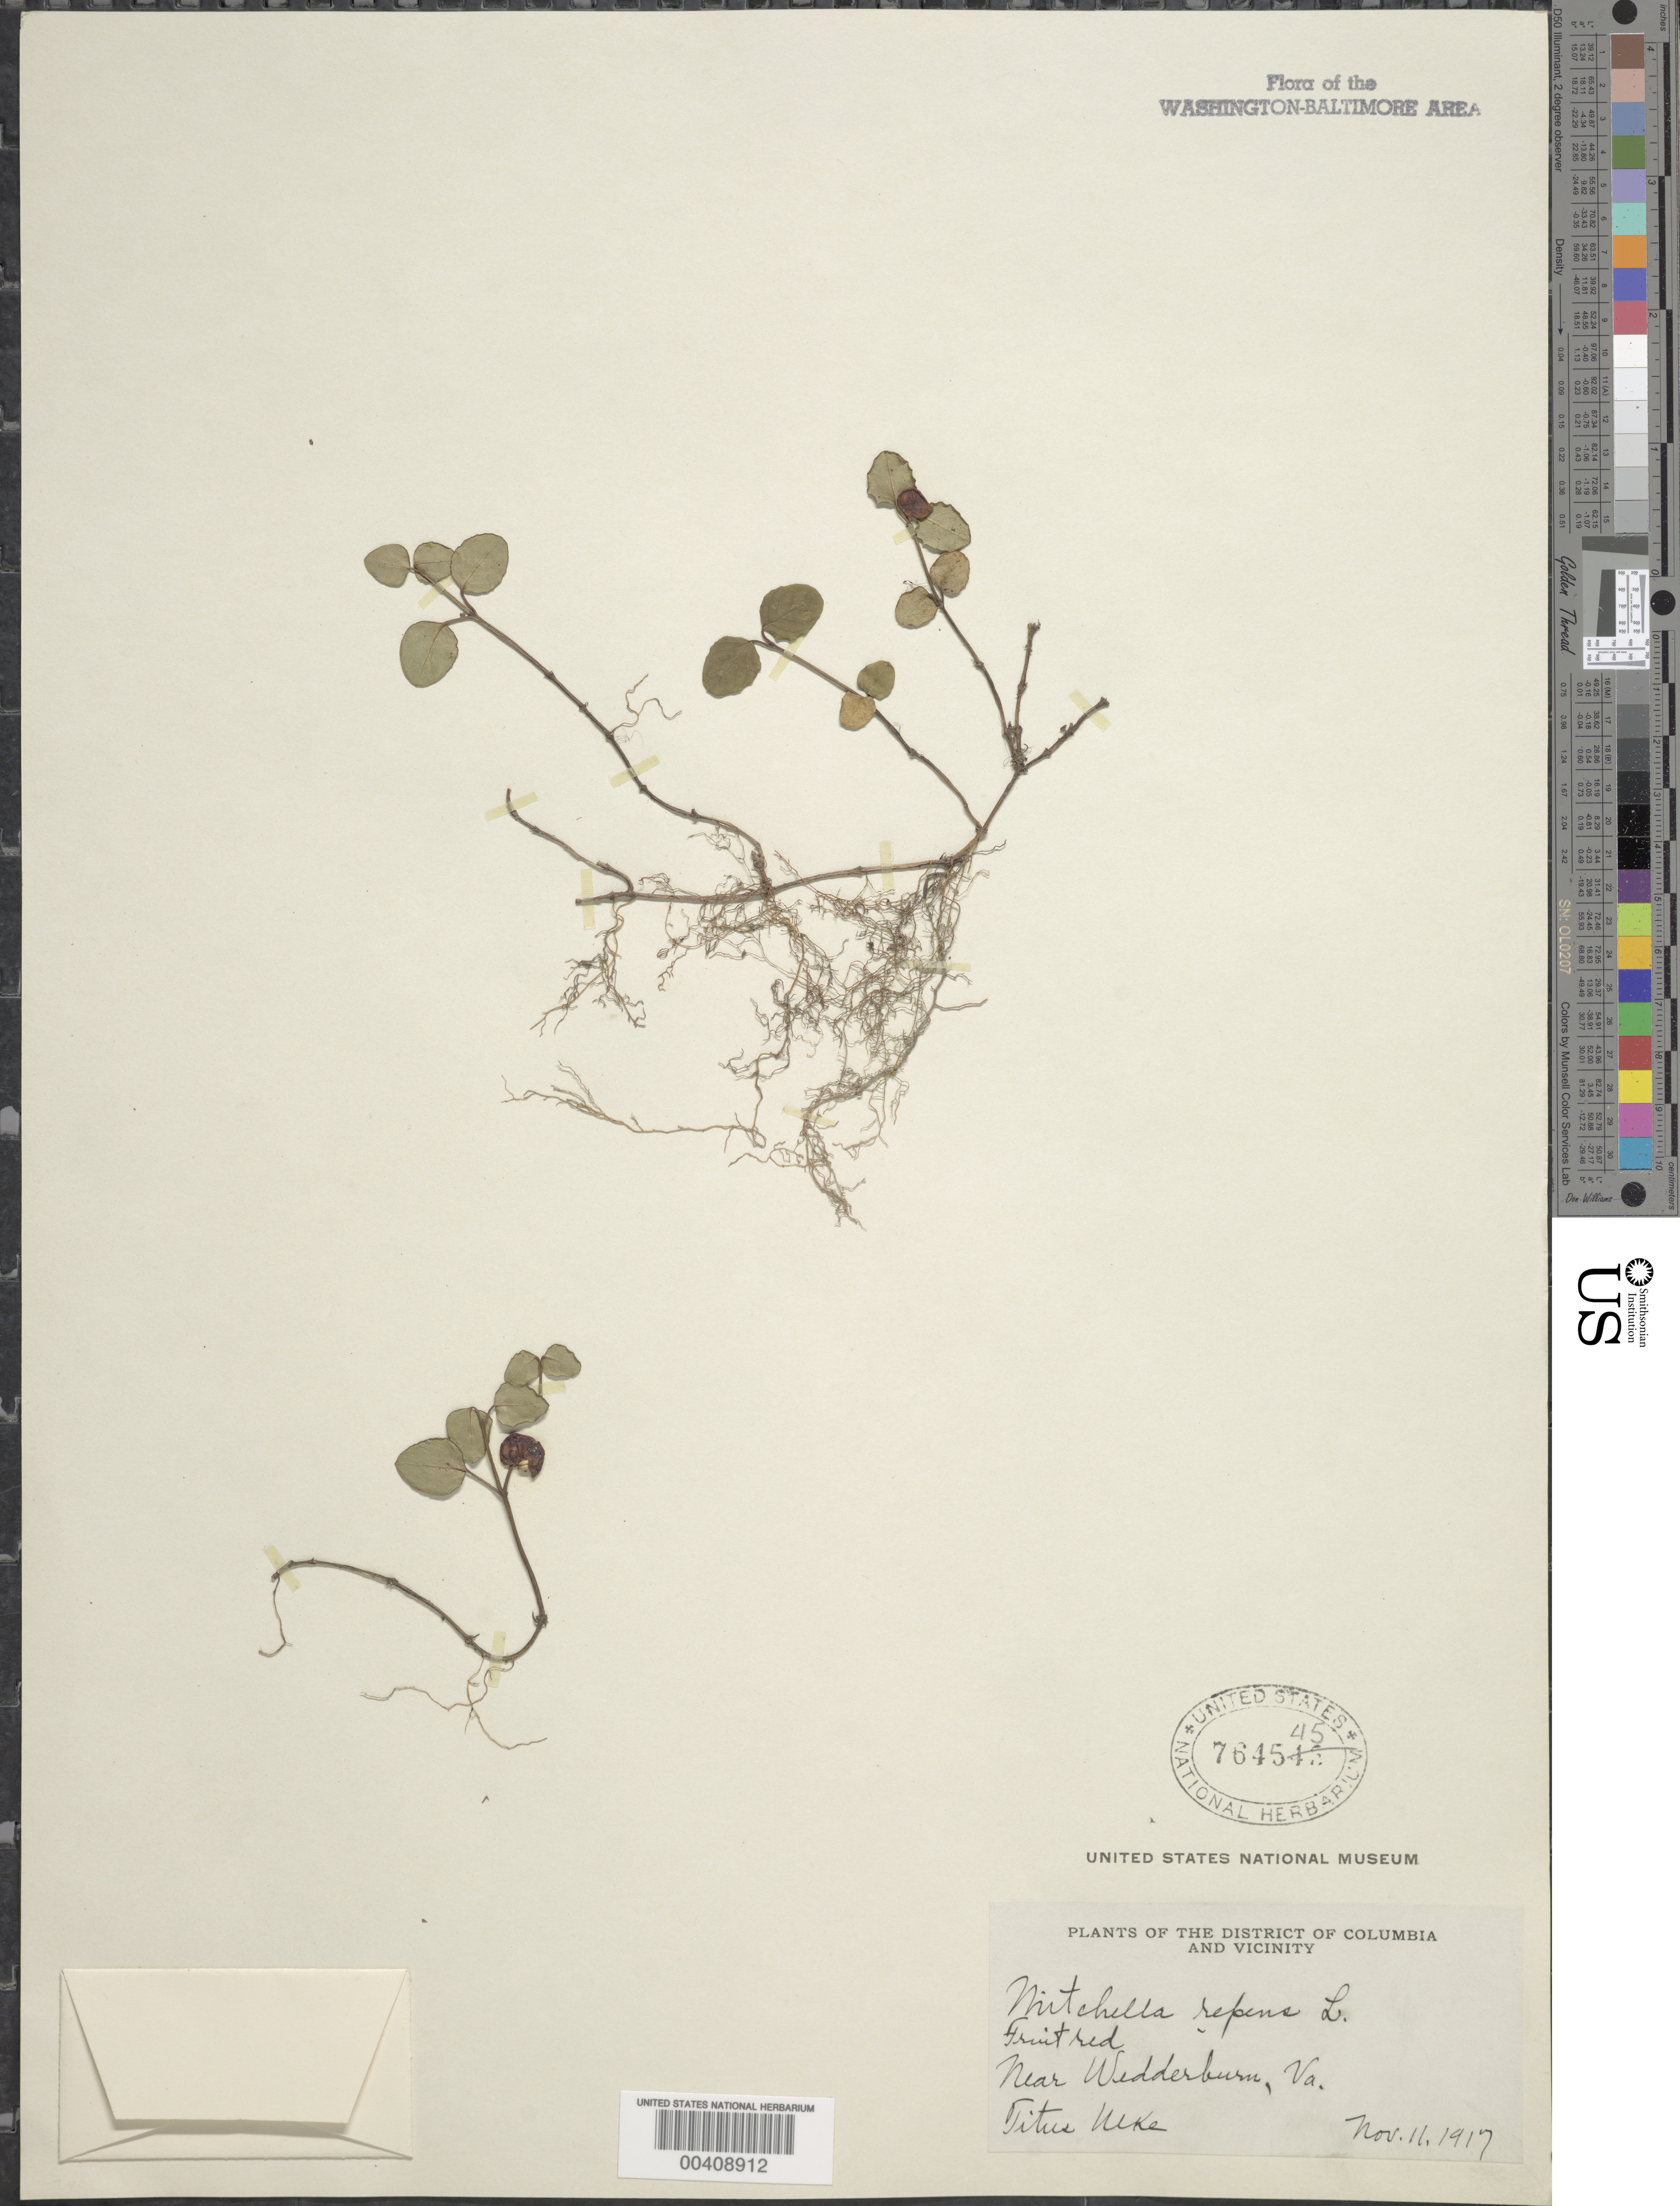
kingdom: Plantae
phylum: Tracheophyta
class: Magnoliopsida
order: Gentianales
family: Rubiaceae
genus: Mitchella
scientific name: Mitchella repens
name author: L.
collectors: T. Ulke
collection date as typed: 11 Nov 1917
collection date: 1917-11-11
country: United States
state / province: Virginia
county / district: Fairfax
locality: Wedderburn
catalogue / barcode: US 764545